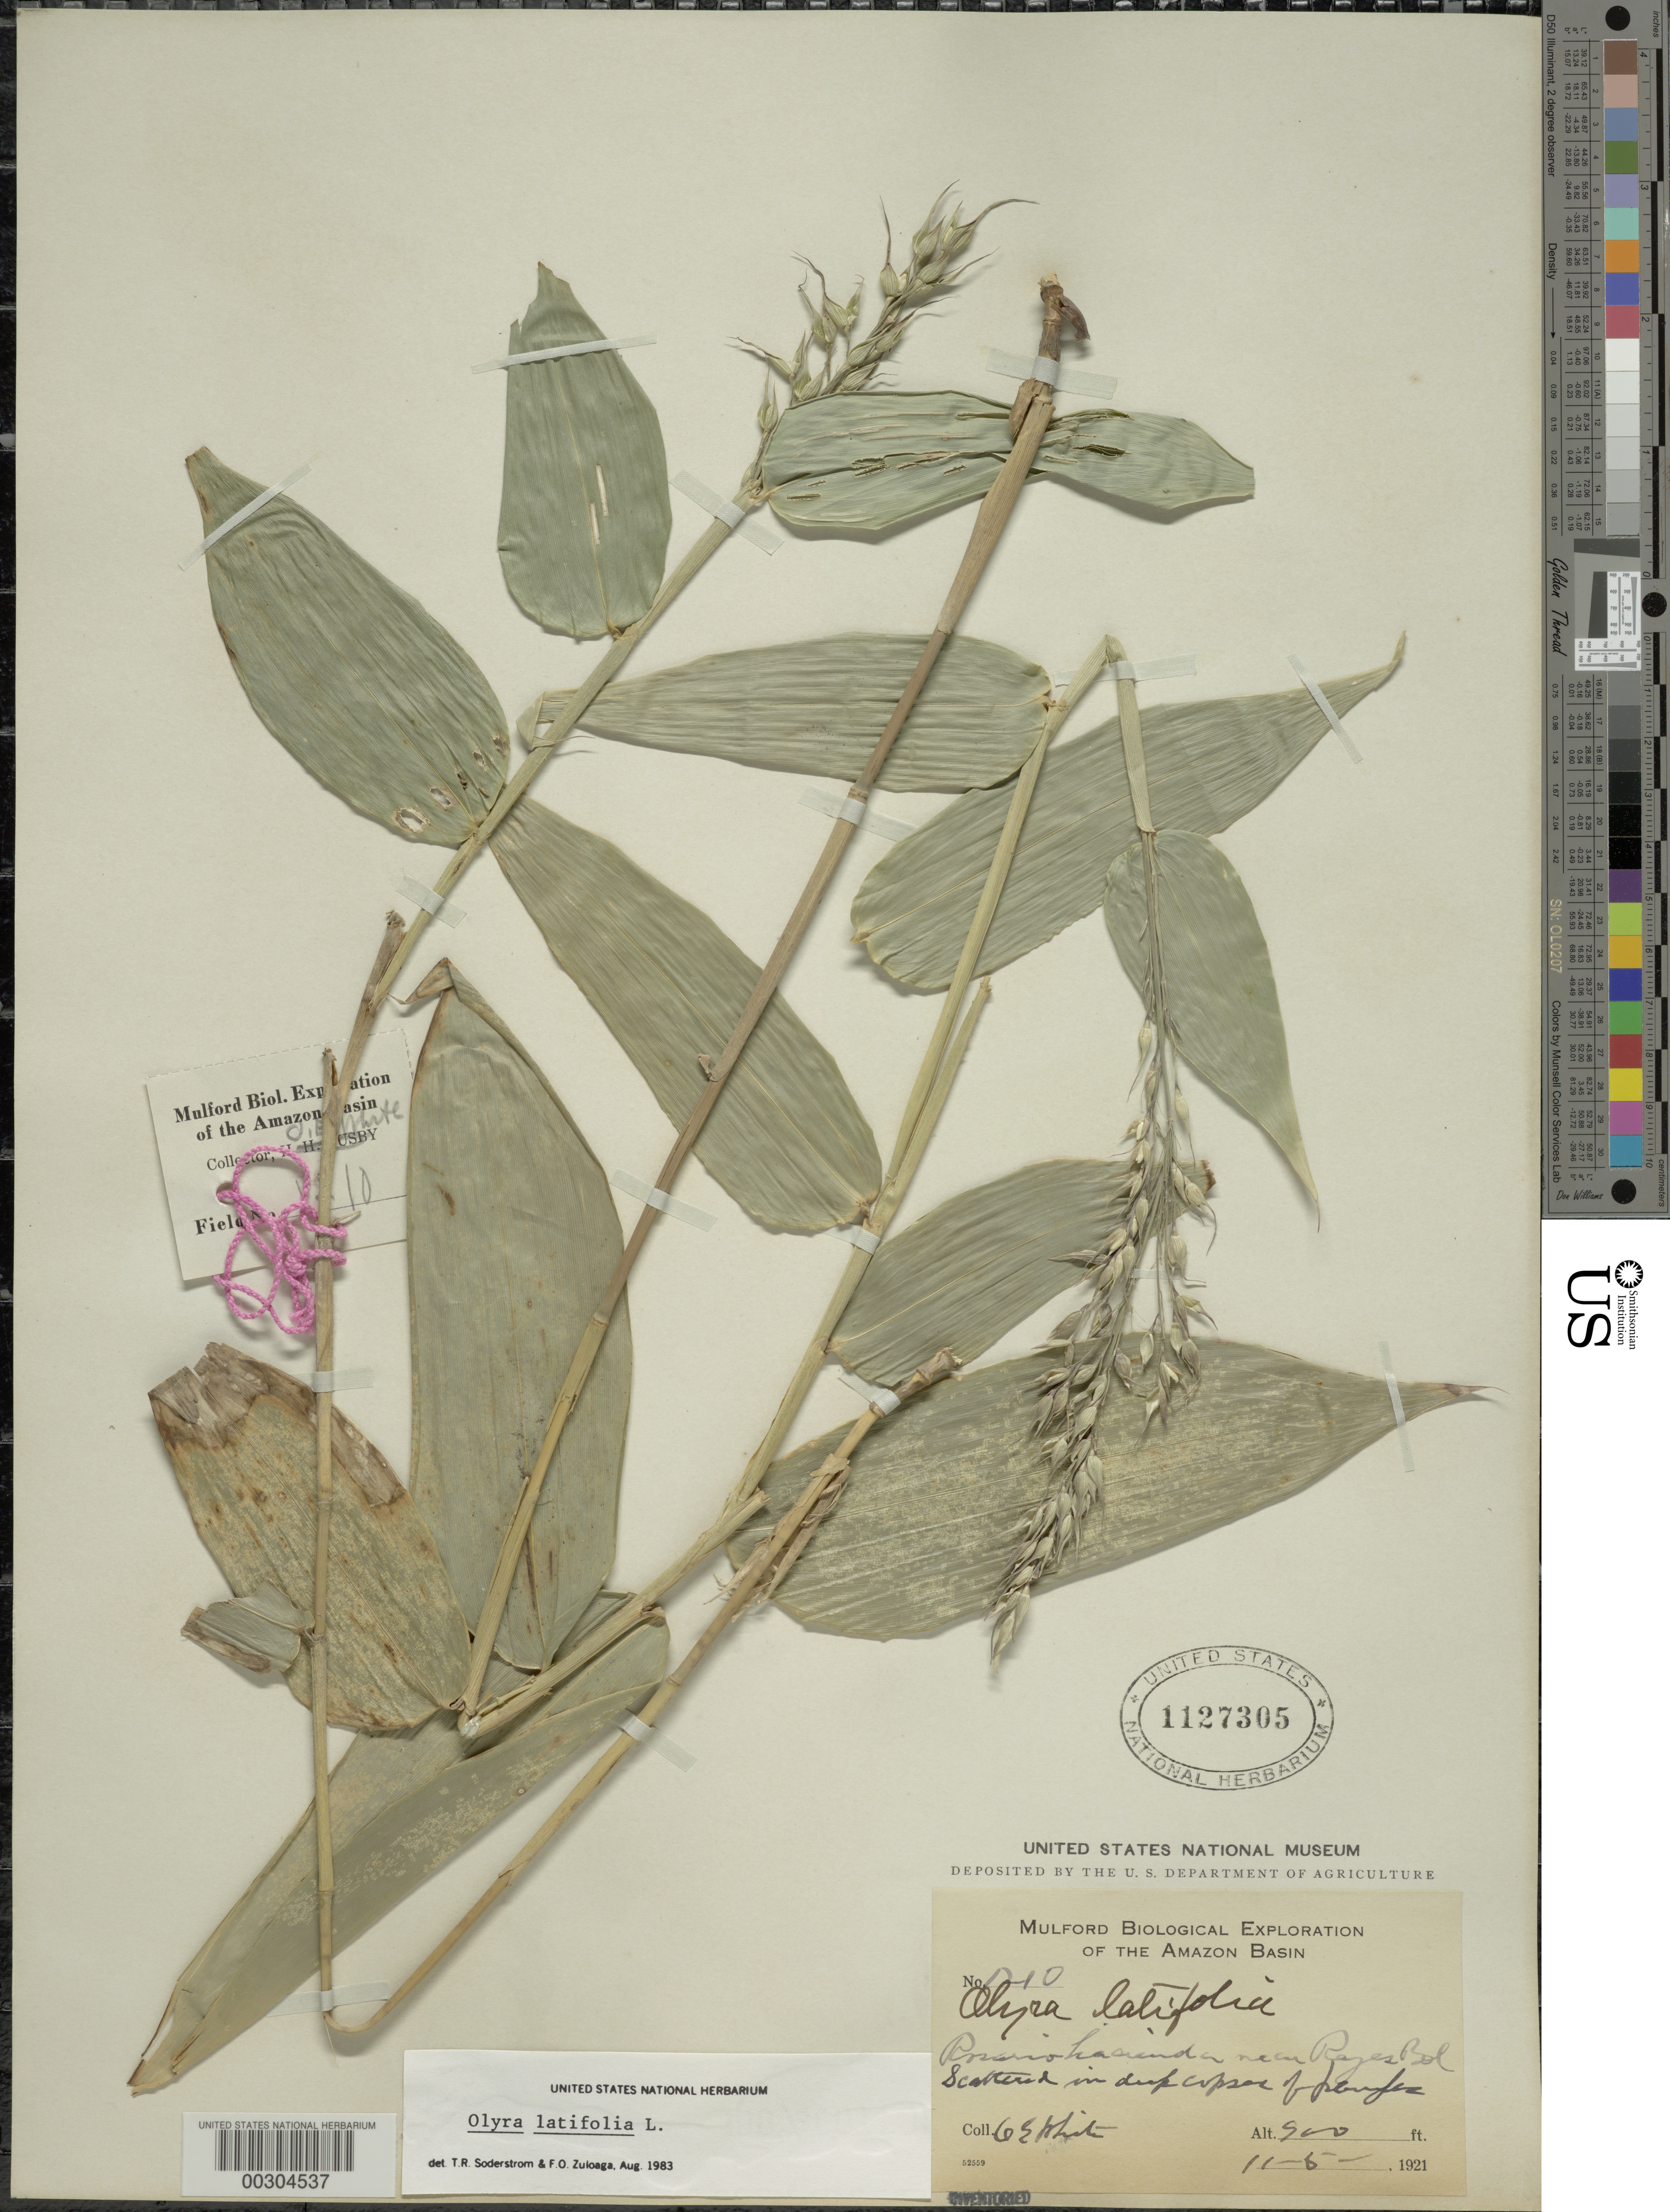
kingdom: Plantae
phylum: Tracheophyta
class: Liliopsida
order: Poales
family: Poaceae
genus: Olyra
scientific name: Olyra latifolia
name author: L.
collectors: O. E. White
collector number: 1210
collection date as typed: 11-5-1921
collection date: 1921-11-05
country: Bolivia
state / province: Beni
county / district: José Ballivián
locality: Rosario Hacienda near Reyes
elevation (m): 274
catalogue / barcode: US 1127305